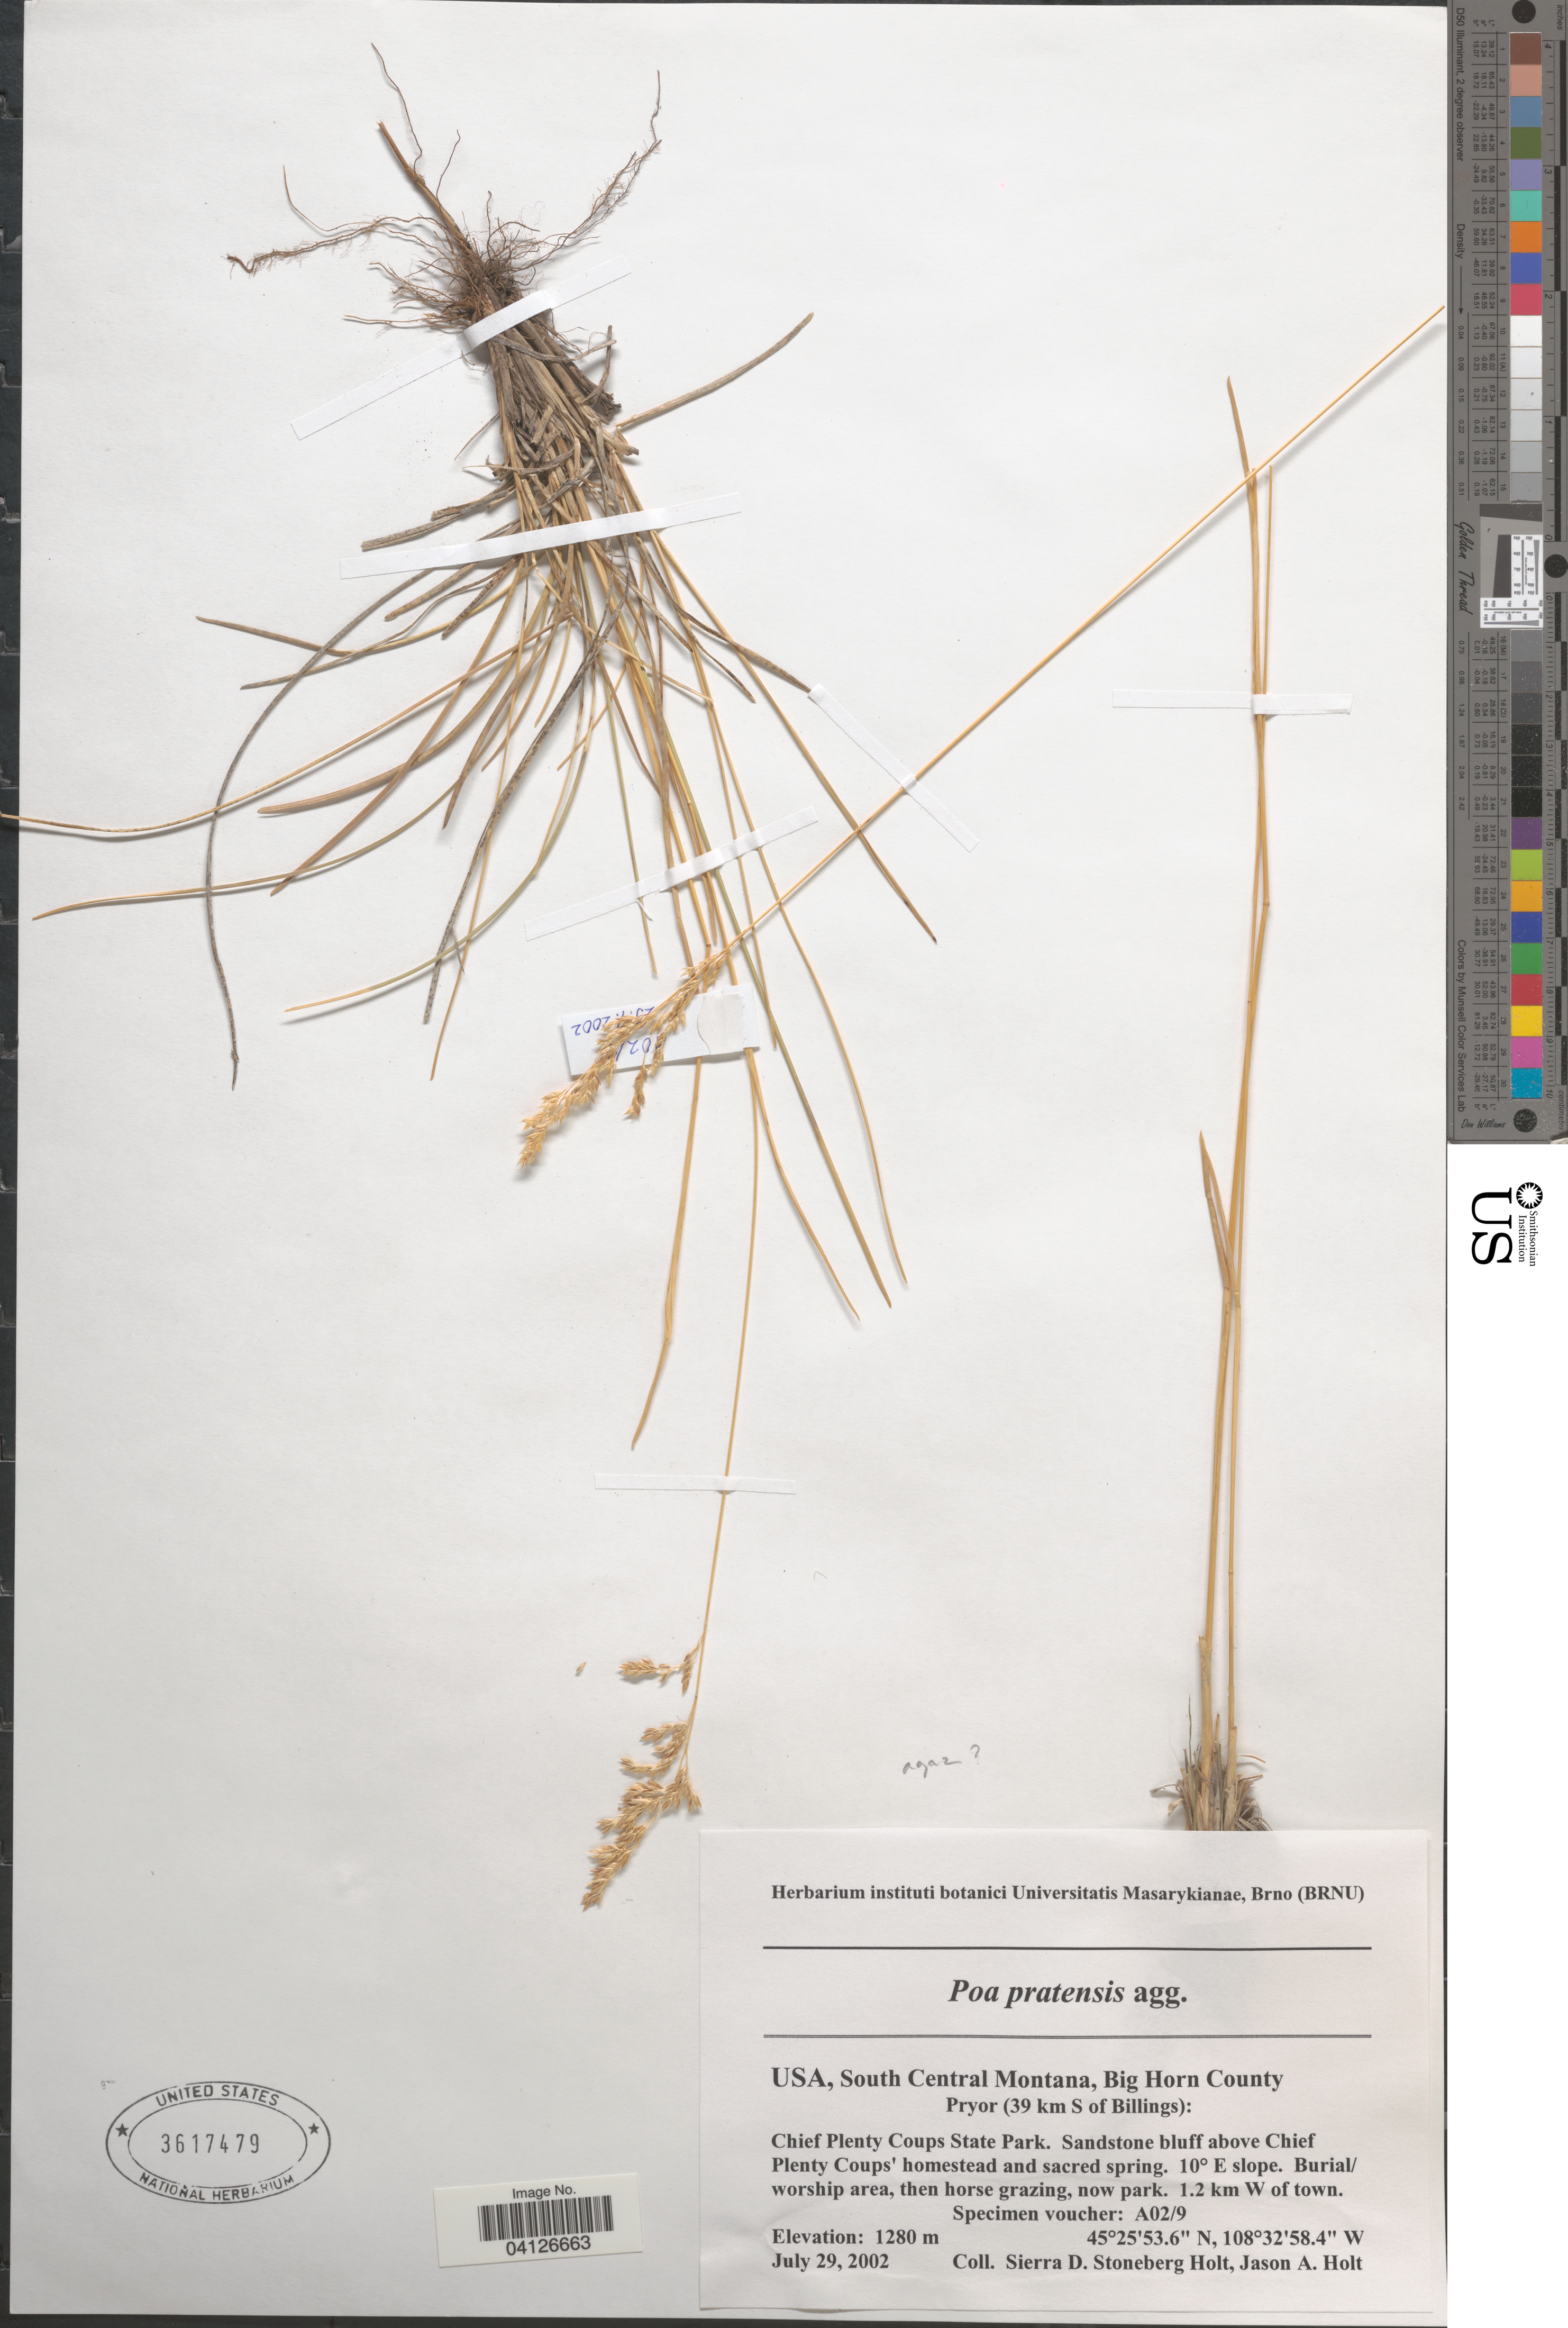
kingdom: Plantae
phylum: Tracheophyta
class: Liliopsida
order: Poales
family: Poaceae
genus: Poa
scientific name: Poa pratensis subsp. agassizensis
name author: (B. Boivin & D. Löve) Roy L. Taylor & MacBryde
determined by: Soreng, Robert J., Research Associate (BOT), Smithsonian Institution - National Museum of Natural History (UNITED STATES)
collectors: S. Holt & J. A. Holt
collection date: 2002-07-29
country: United States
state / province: Montana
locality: South Central Montana, Big Horn County. Pryor (39 km S of Billings). Chief Plenty Coups State Park. Sandstone bluff above Chief Plenty Coups' homestead and sacred spring. 10° E slope. 1.2 km W of town.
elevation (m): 1280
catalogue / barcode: US 3617479